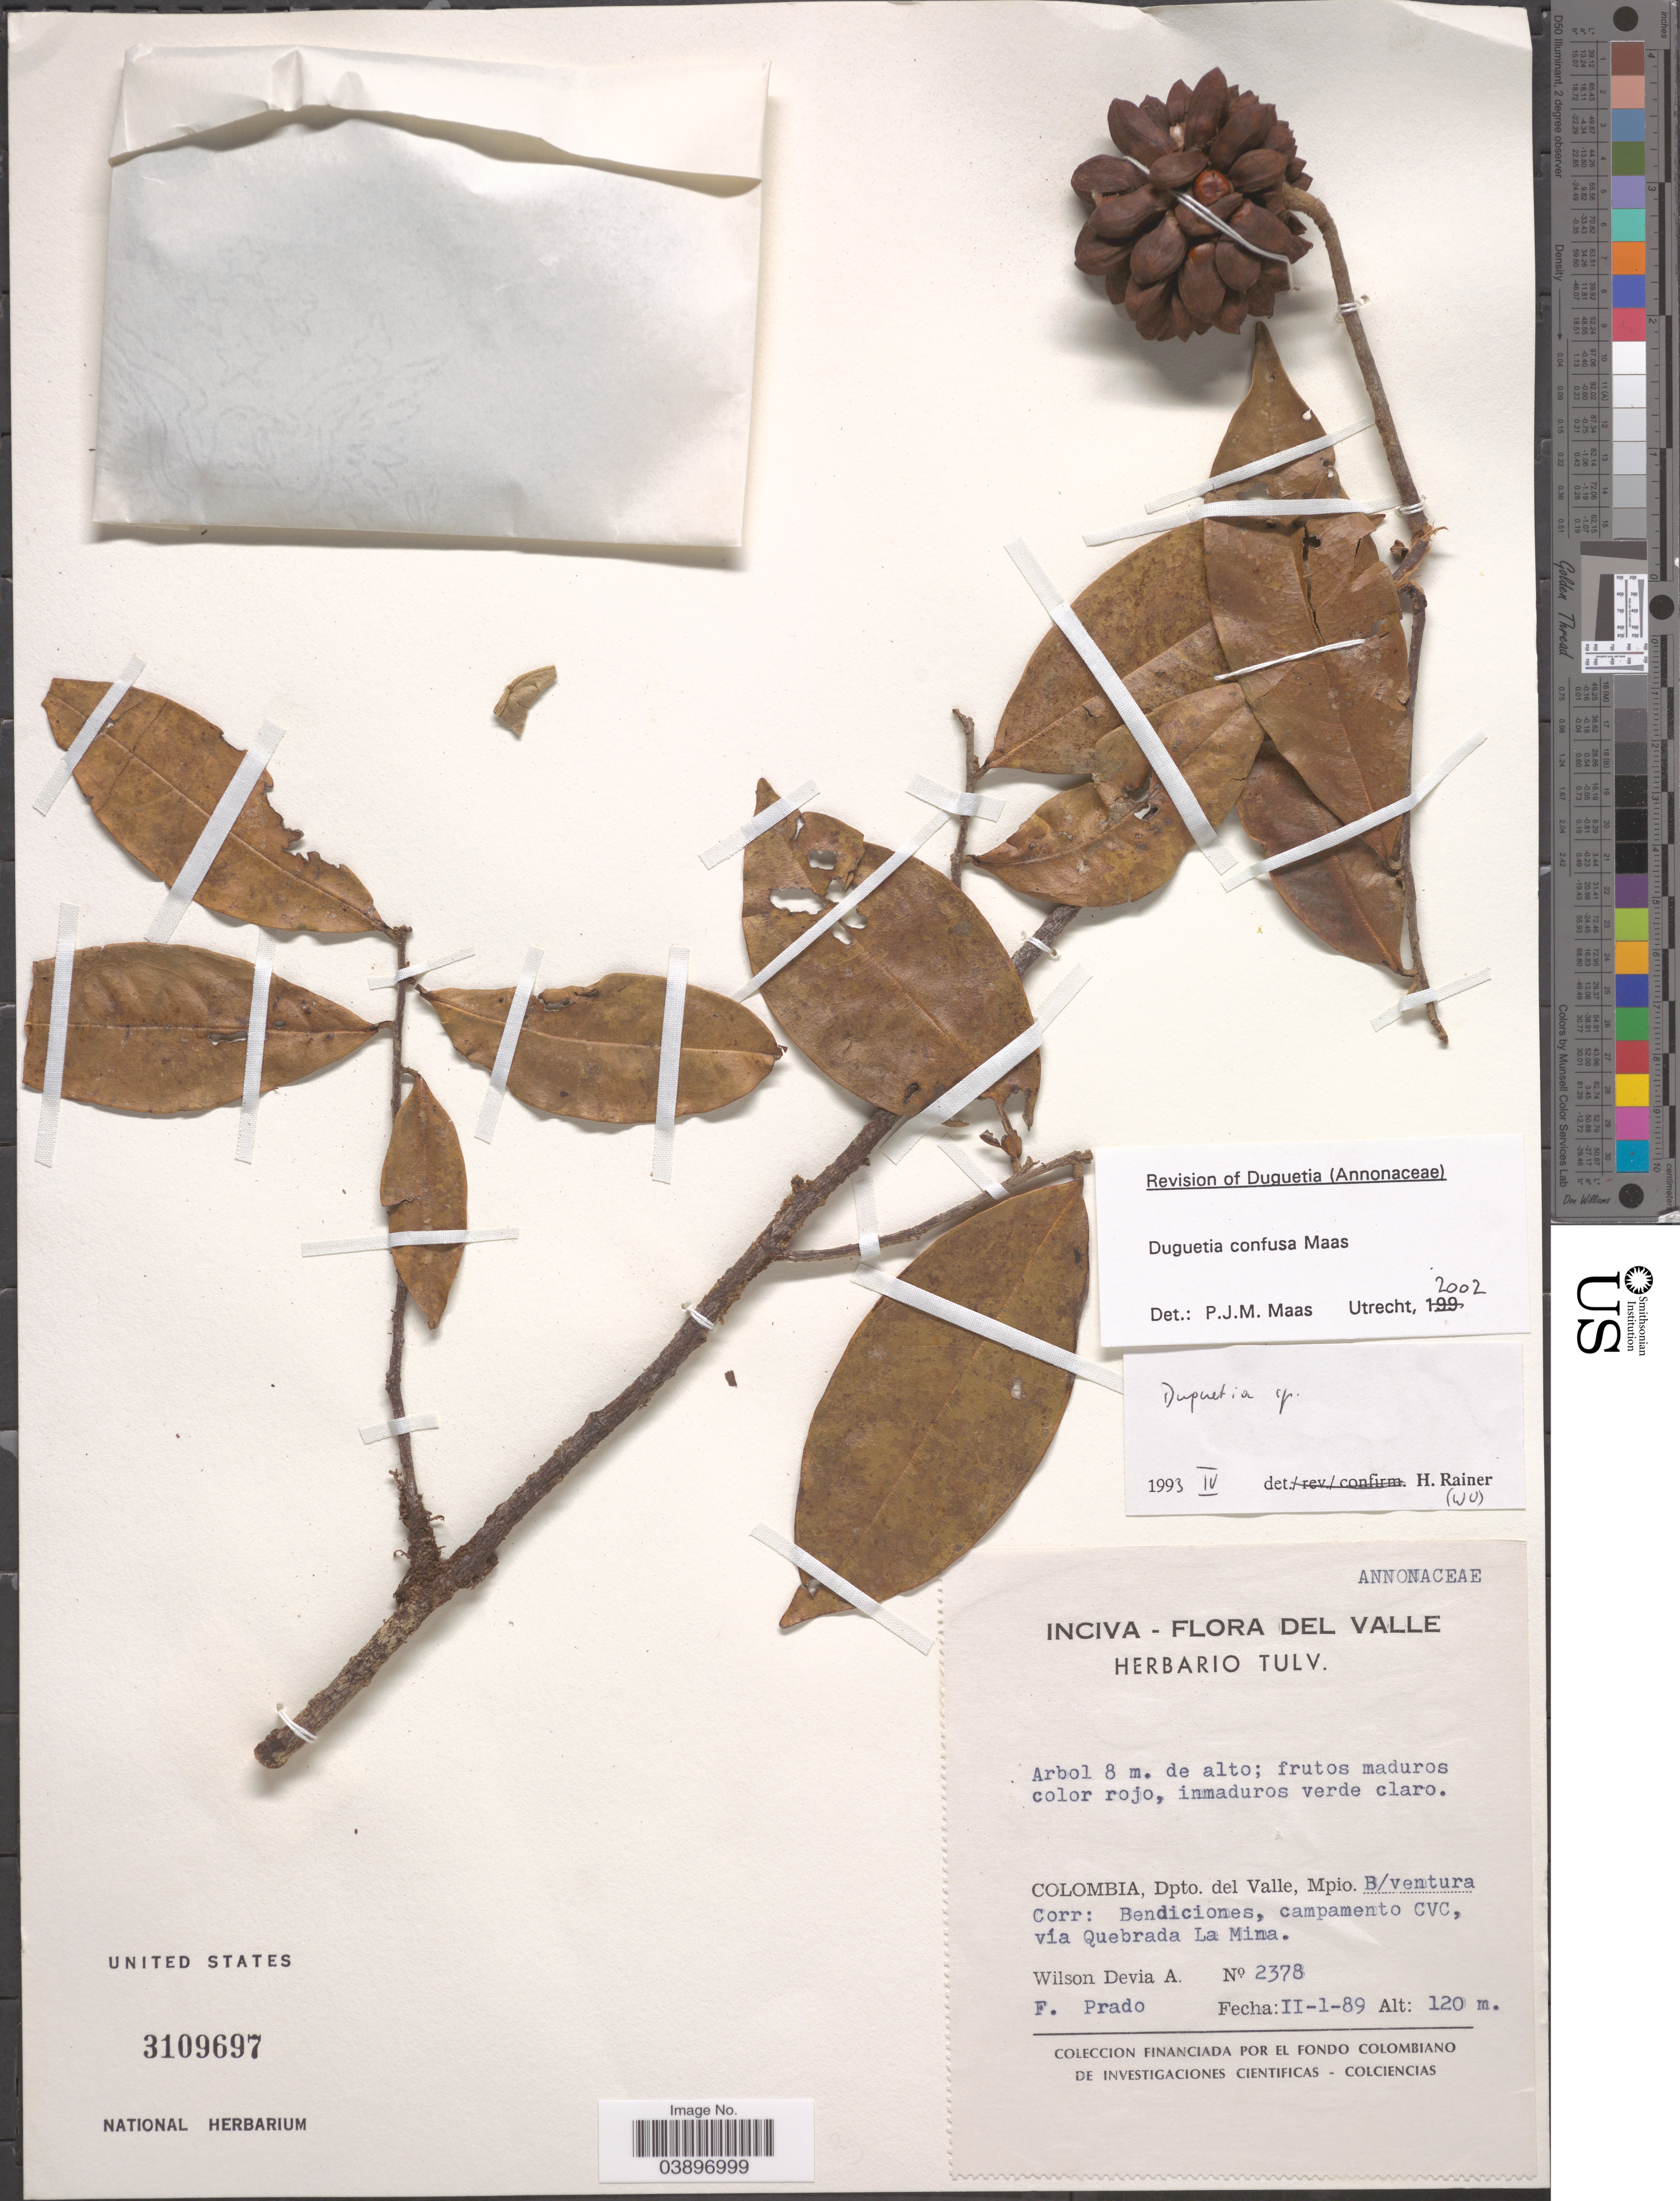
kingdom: Plantae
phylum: Tracheophyta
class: Magnoliopsida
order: Magnoliales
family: Annonaceae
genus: Duguetia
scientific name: Duguetia confusa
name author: Maas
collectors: W. Devia A. & F. Prado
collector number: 2378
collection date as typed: Transcribed d/m/y: 1/2/89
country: Colombia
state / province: Valle del Cauca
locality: Dpto. del Valle, Mpio. B/ventura Corr: Bendiciones, campamento CVC, vía Quebrada La Mina.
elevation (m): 120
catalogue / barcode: US 3109697